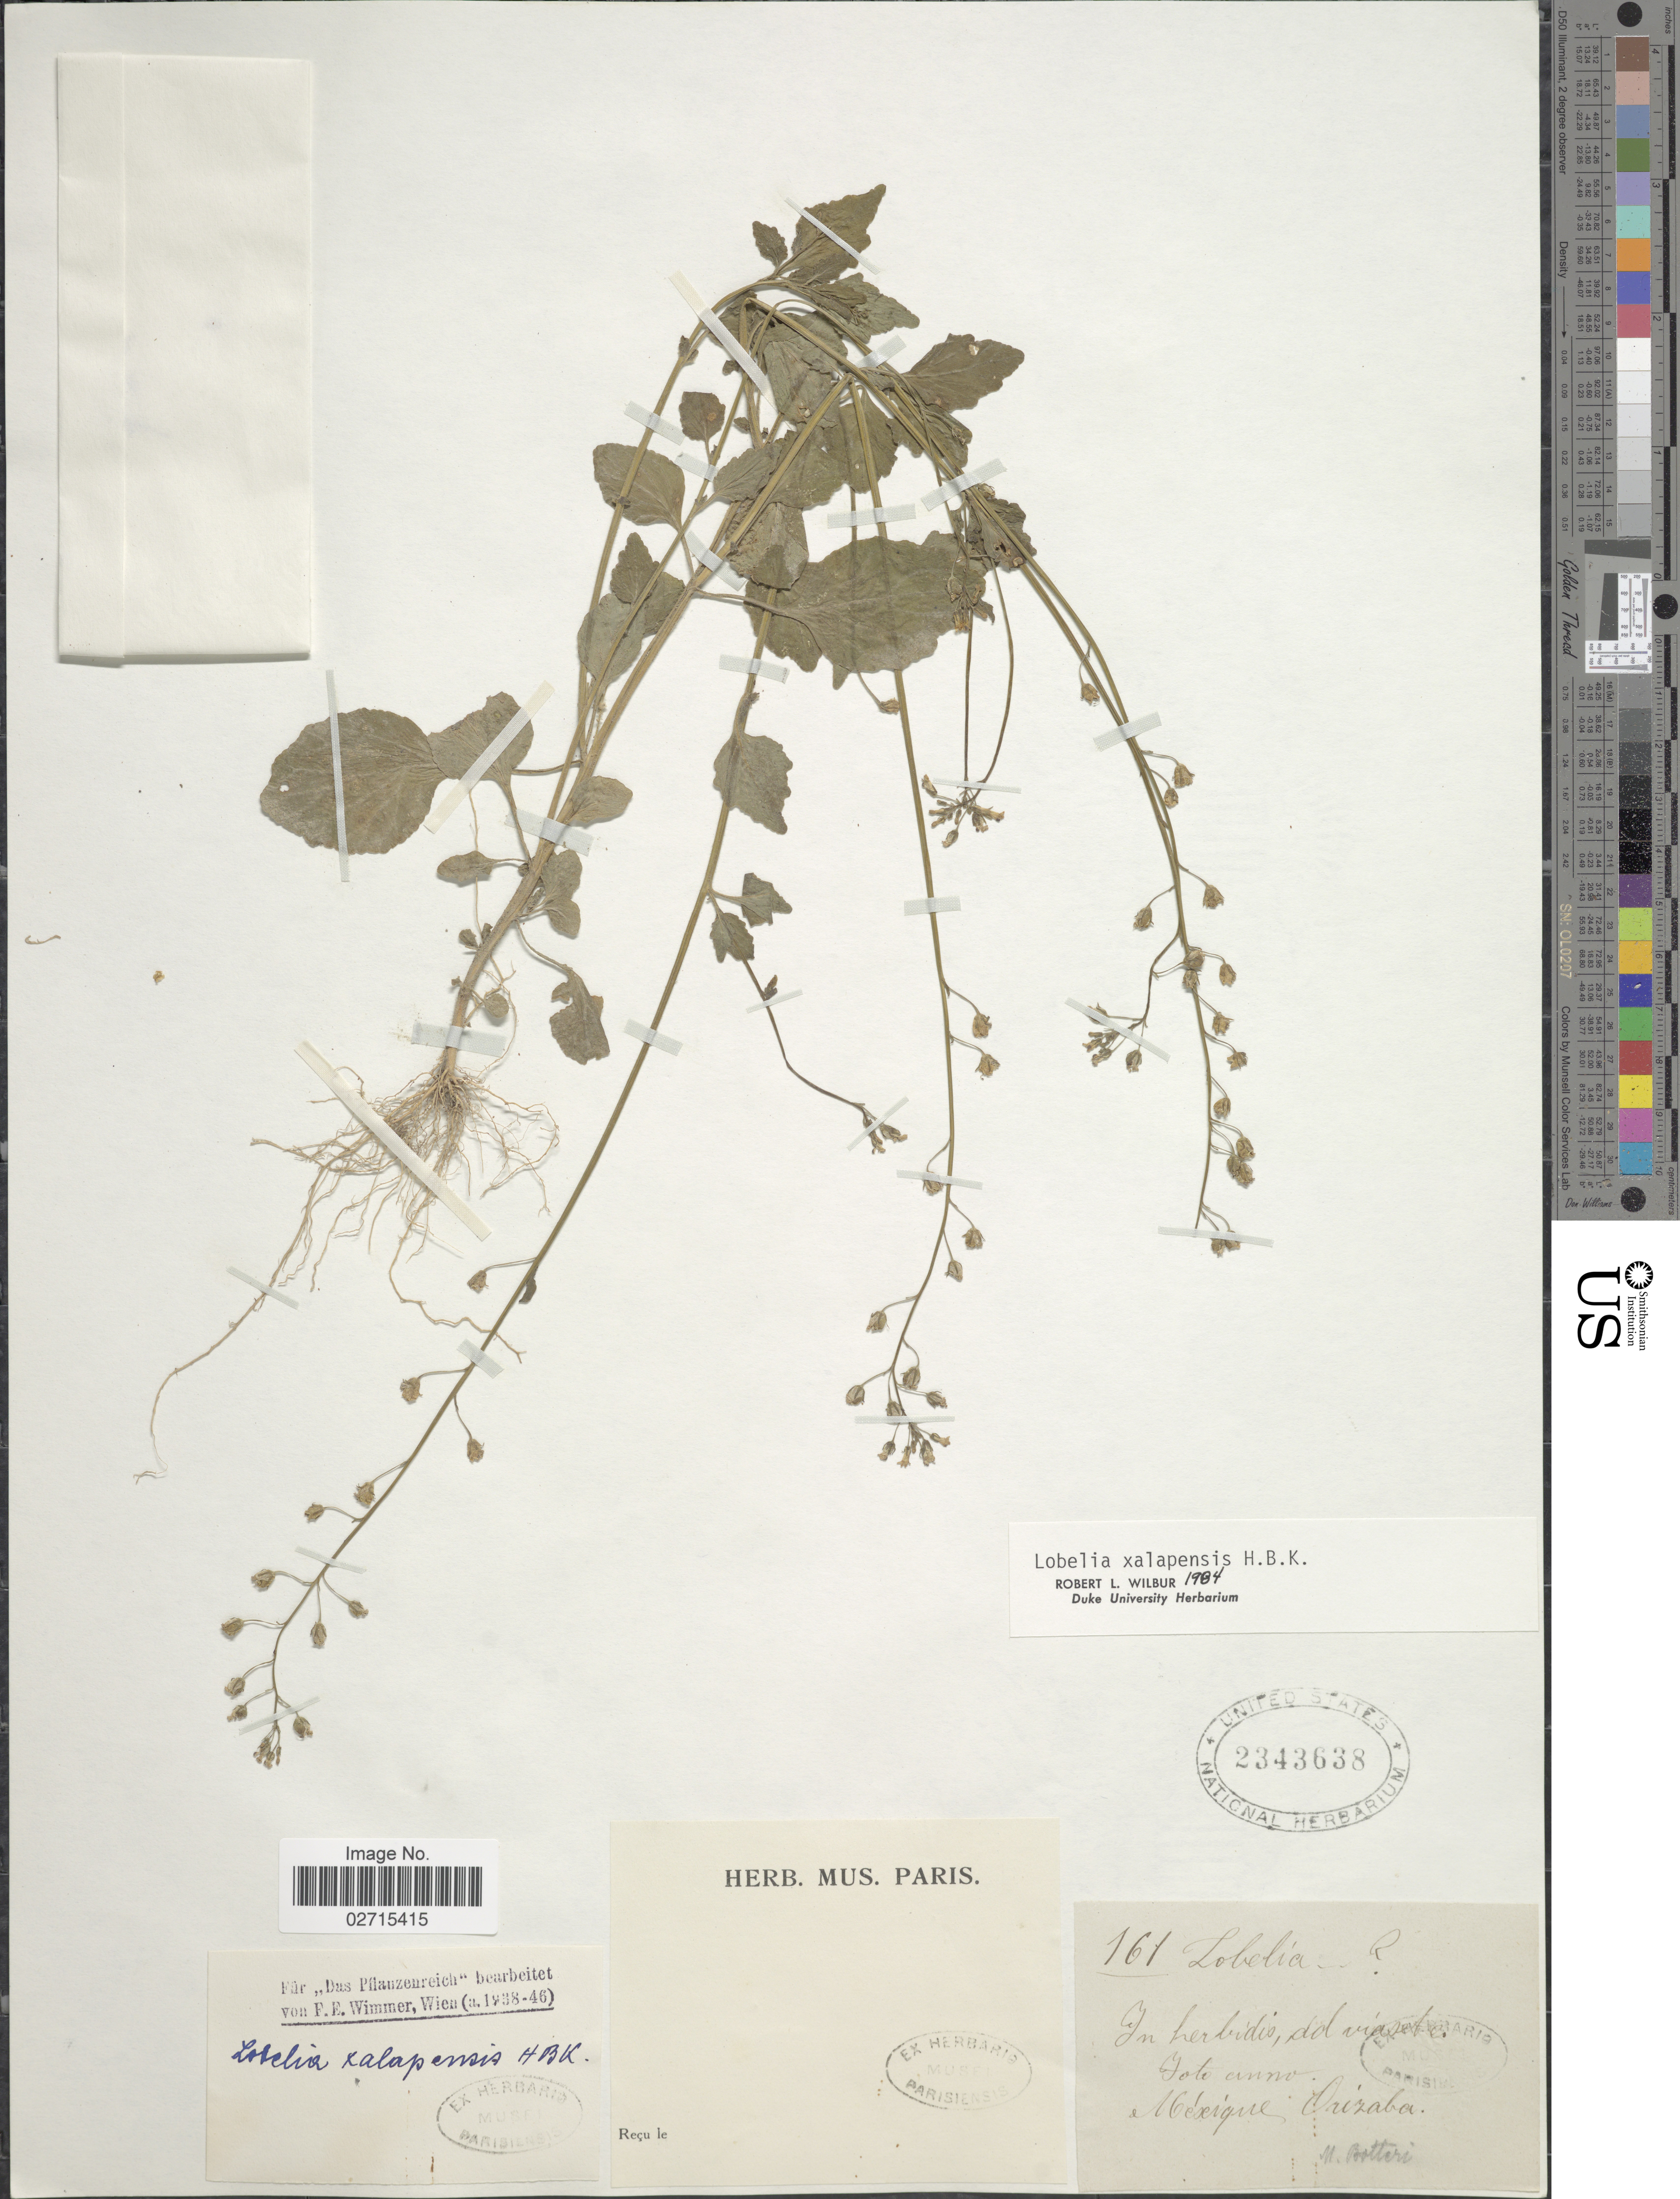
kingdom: Plantae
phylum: Tracheophyta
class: Magnoliopsida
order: Asterales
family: Campanulaceae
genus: Lobelia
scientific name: Lobelia xalapensis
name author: Kunth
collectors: M. Potter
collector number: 161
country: Mexico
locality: In herbidis, ad vias Jote anno, Orizaba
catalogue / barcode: US 2343638